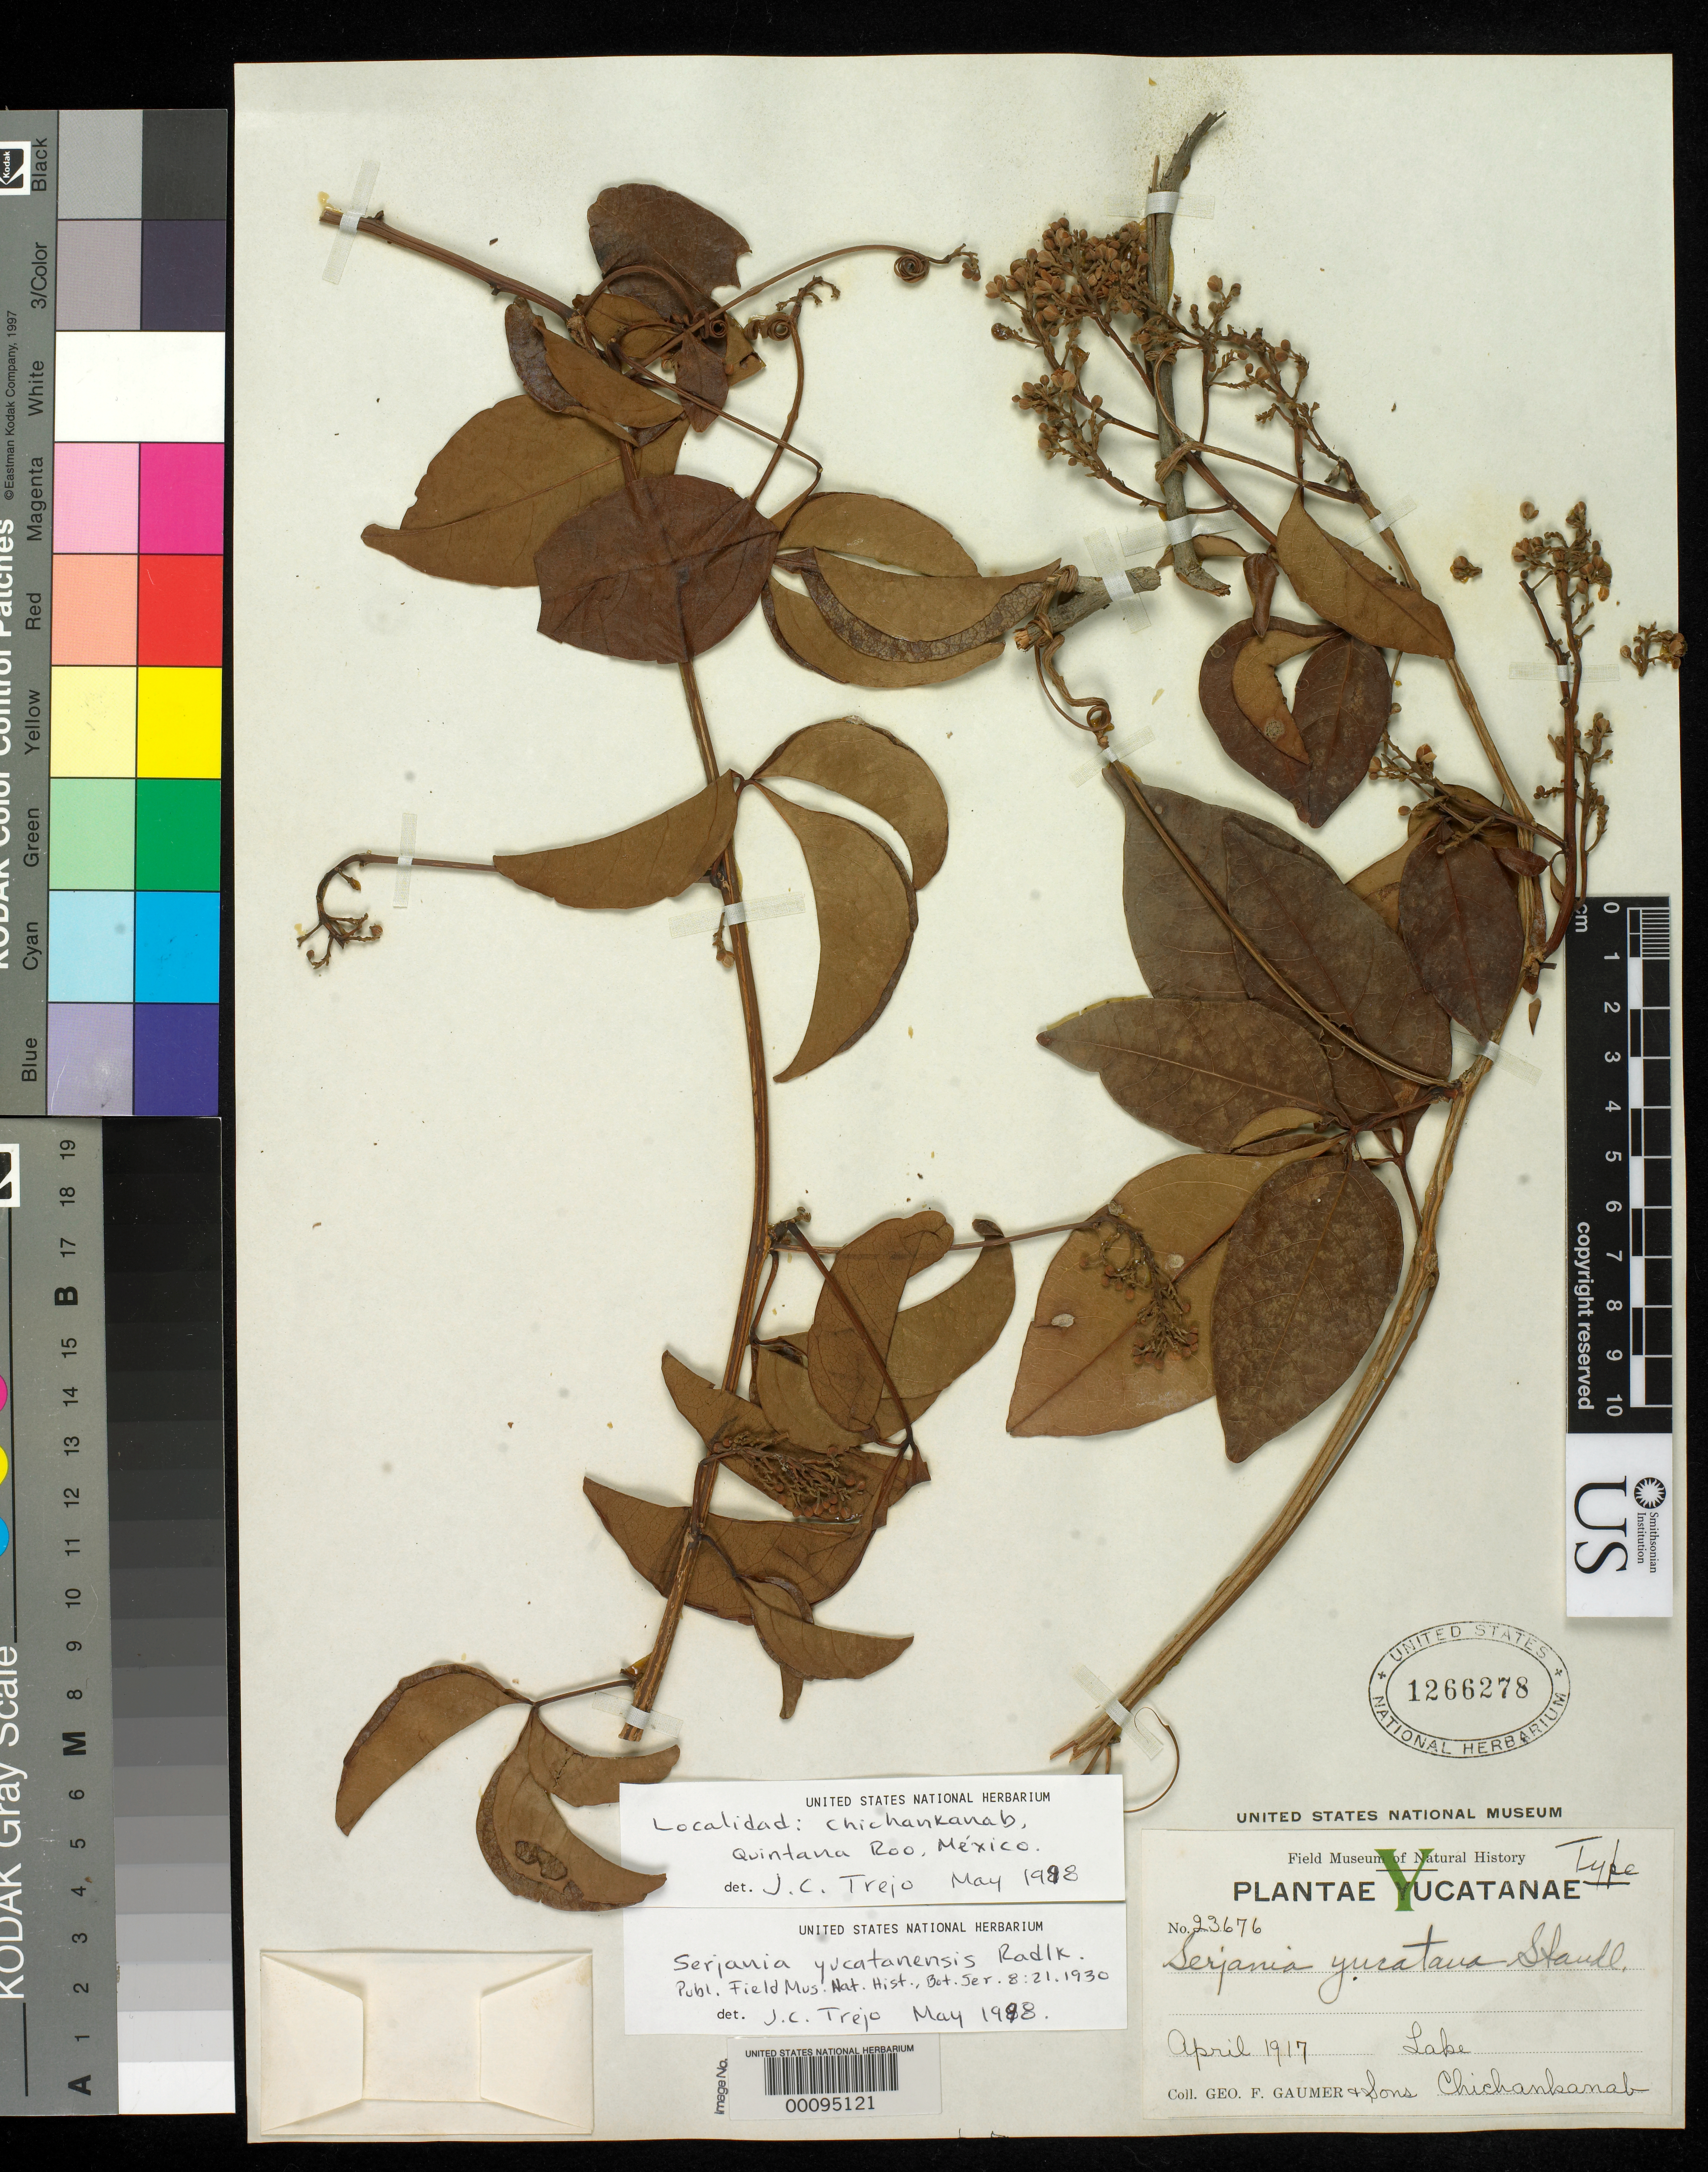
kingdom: Plantae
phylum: Tracheophyta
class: Magnoliopsida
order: Sapindales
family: Sapindaceae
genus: Serjania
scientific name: Serjania yucatanensis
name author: Standl.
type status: Type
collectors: G. F. Gaumer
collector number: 23676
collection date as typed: Apr 1917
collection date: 1917-04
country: Mexico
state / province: Yucatán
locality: Chichankanab.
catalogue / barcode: US 1266278